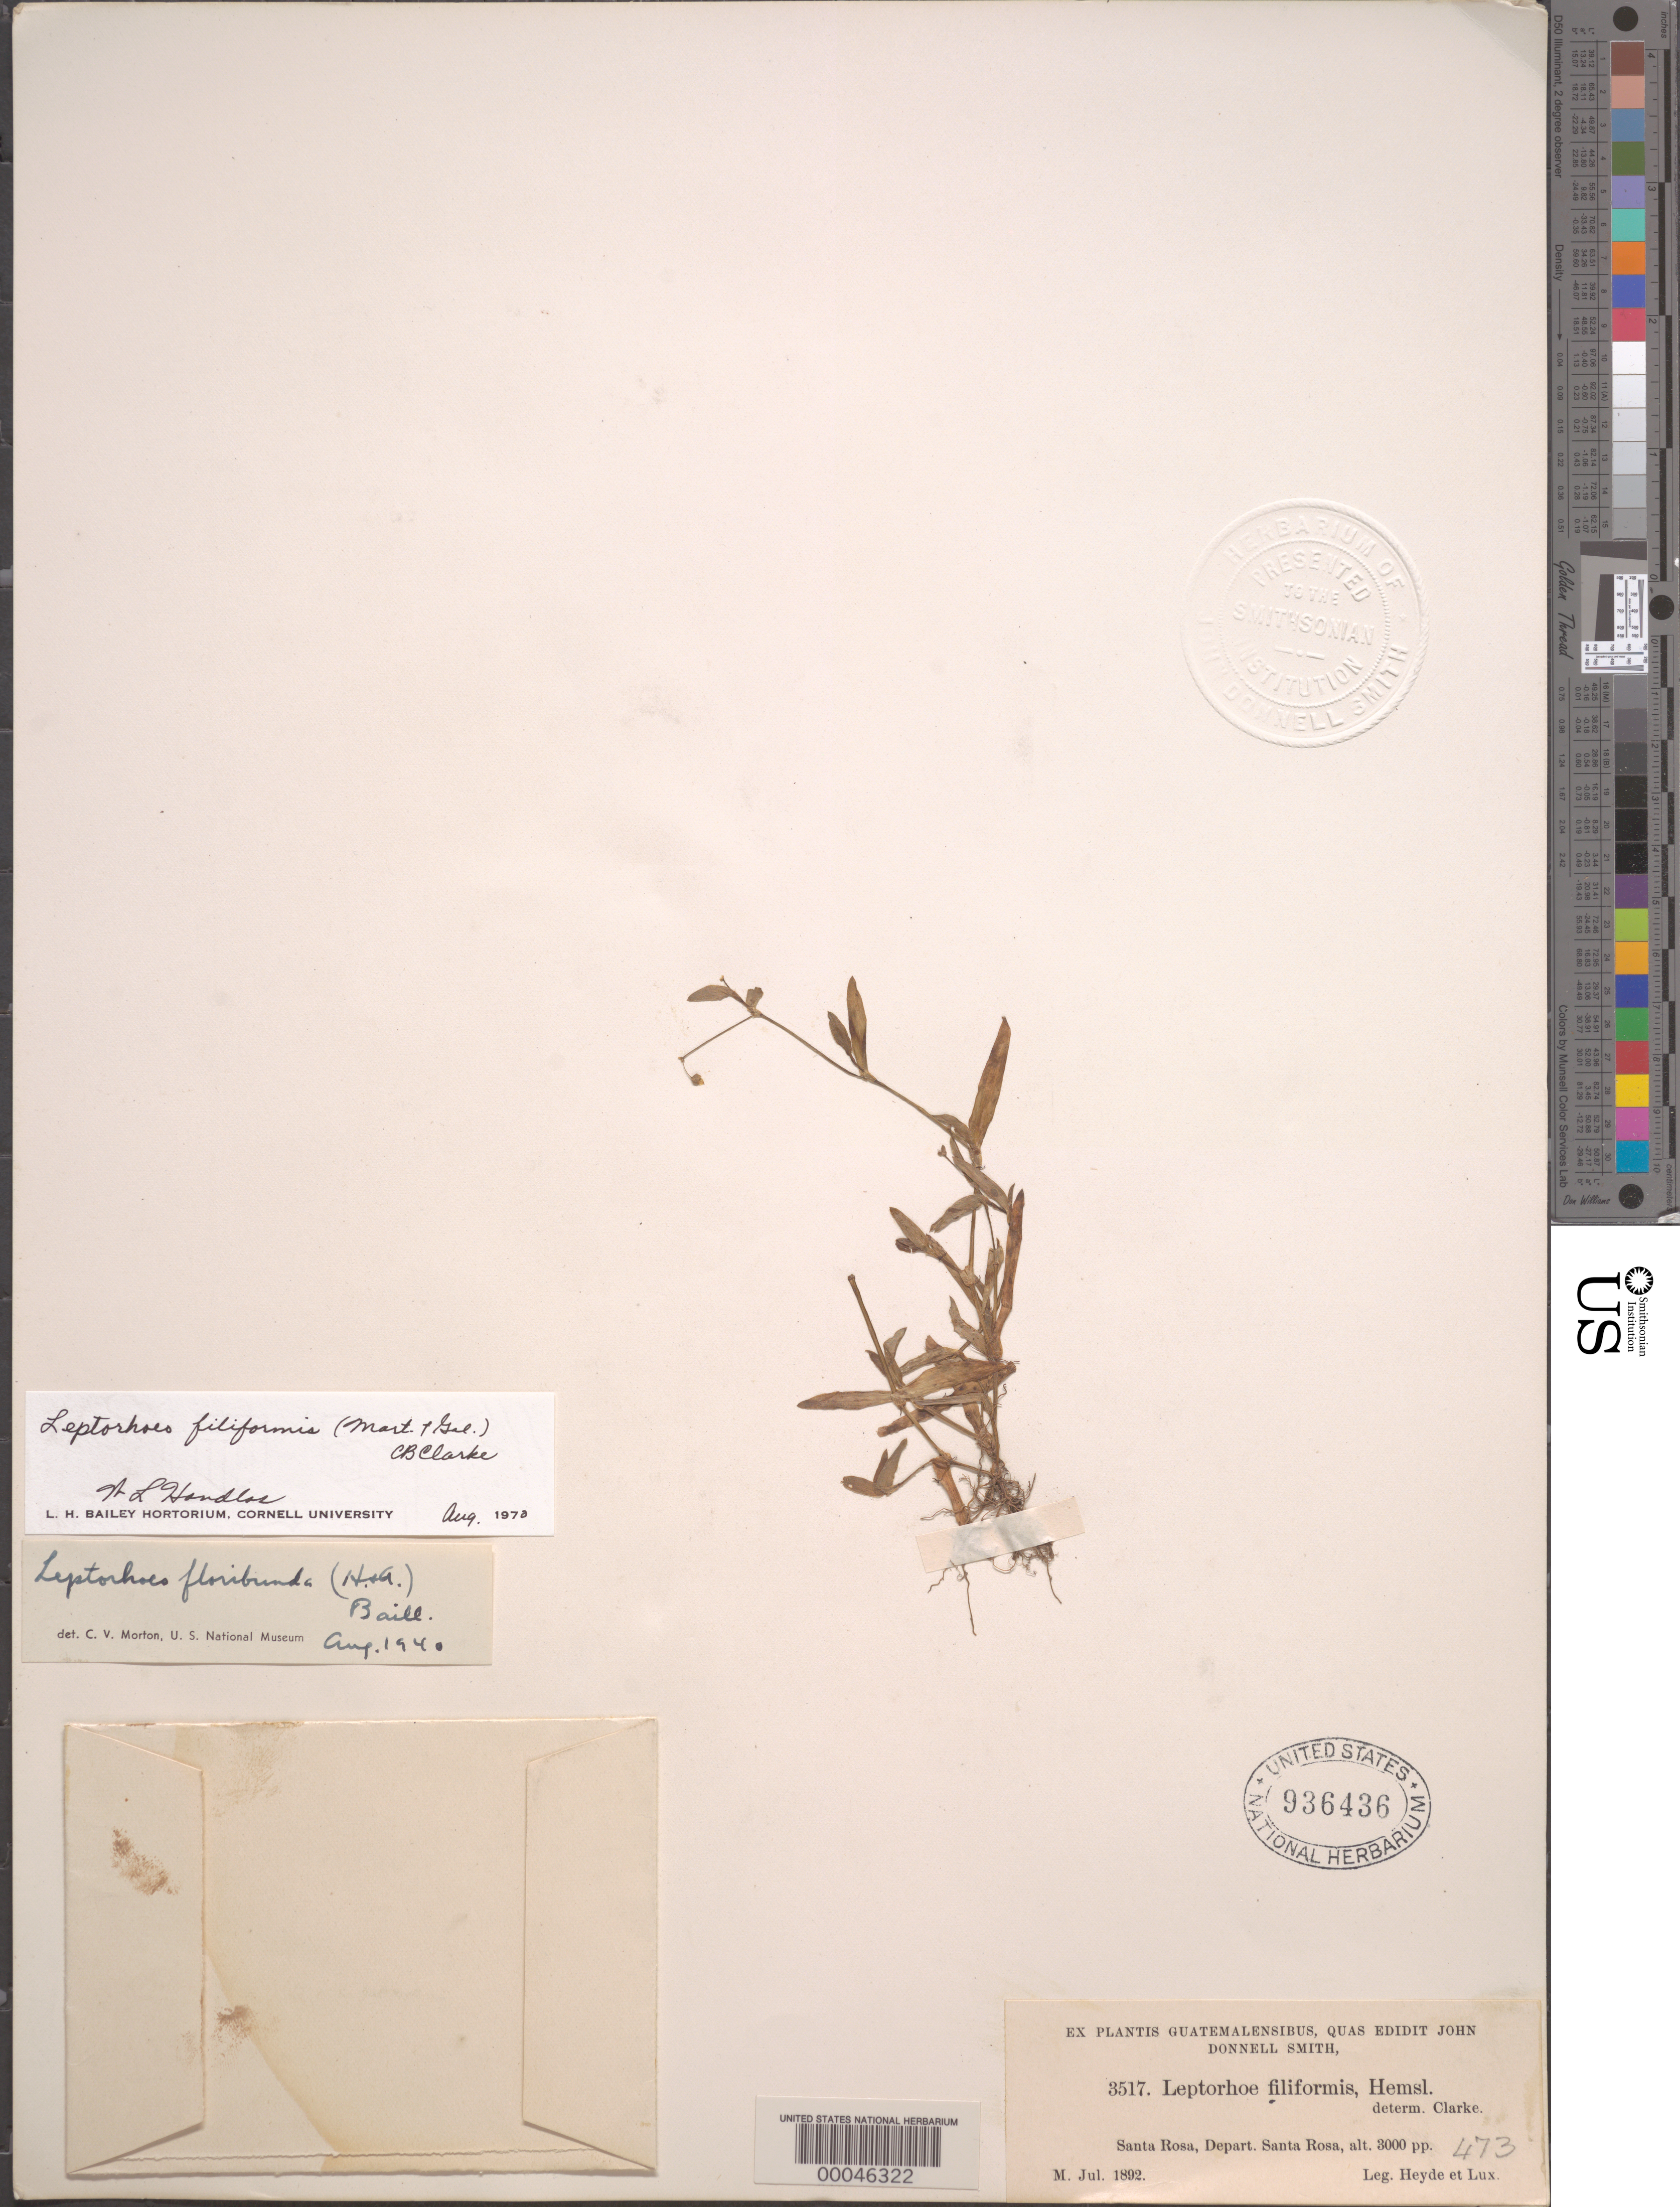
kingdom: Plantae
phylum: Tracheophyta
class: Liliopsida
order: Commelinales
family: Commelinaceae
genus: Callisia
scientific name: Callisia filiformis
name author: (M. Martens & Galeotti) D.R. Hunt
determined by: Handlos, W. L.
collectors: E. T. Heyde & E. Lux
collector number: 3517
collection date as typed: Jul 1892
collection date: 1892-07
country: Guatemala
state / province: Santa Rosa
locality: Santa Rosa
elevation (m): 915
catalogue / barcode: US 936436